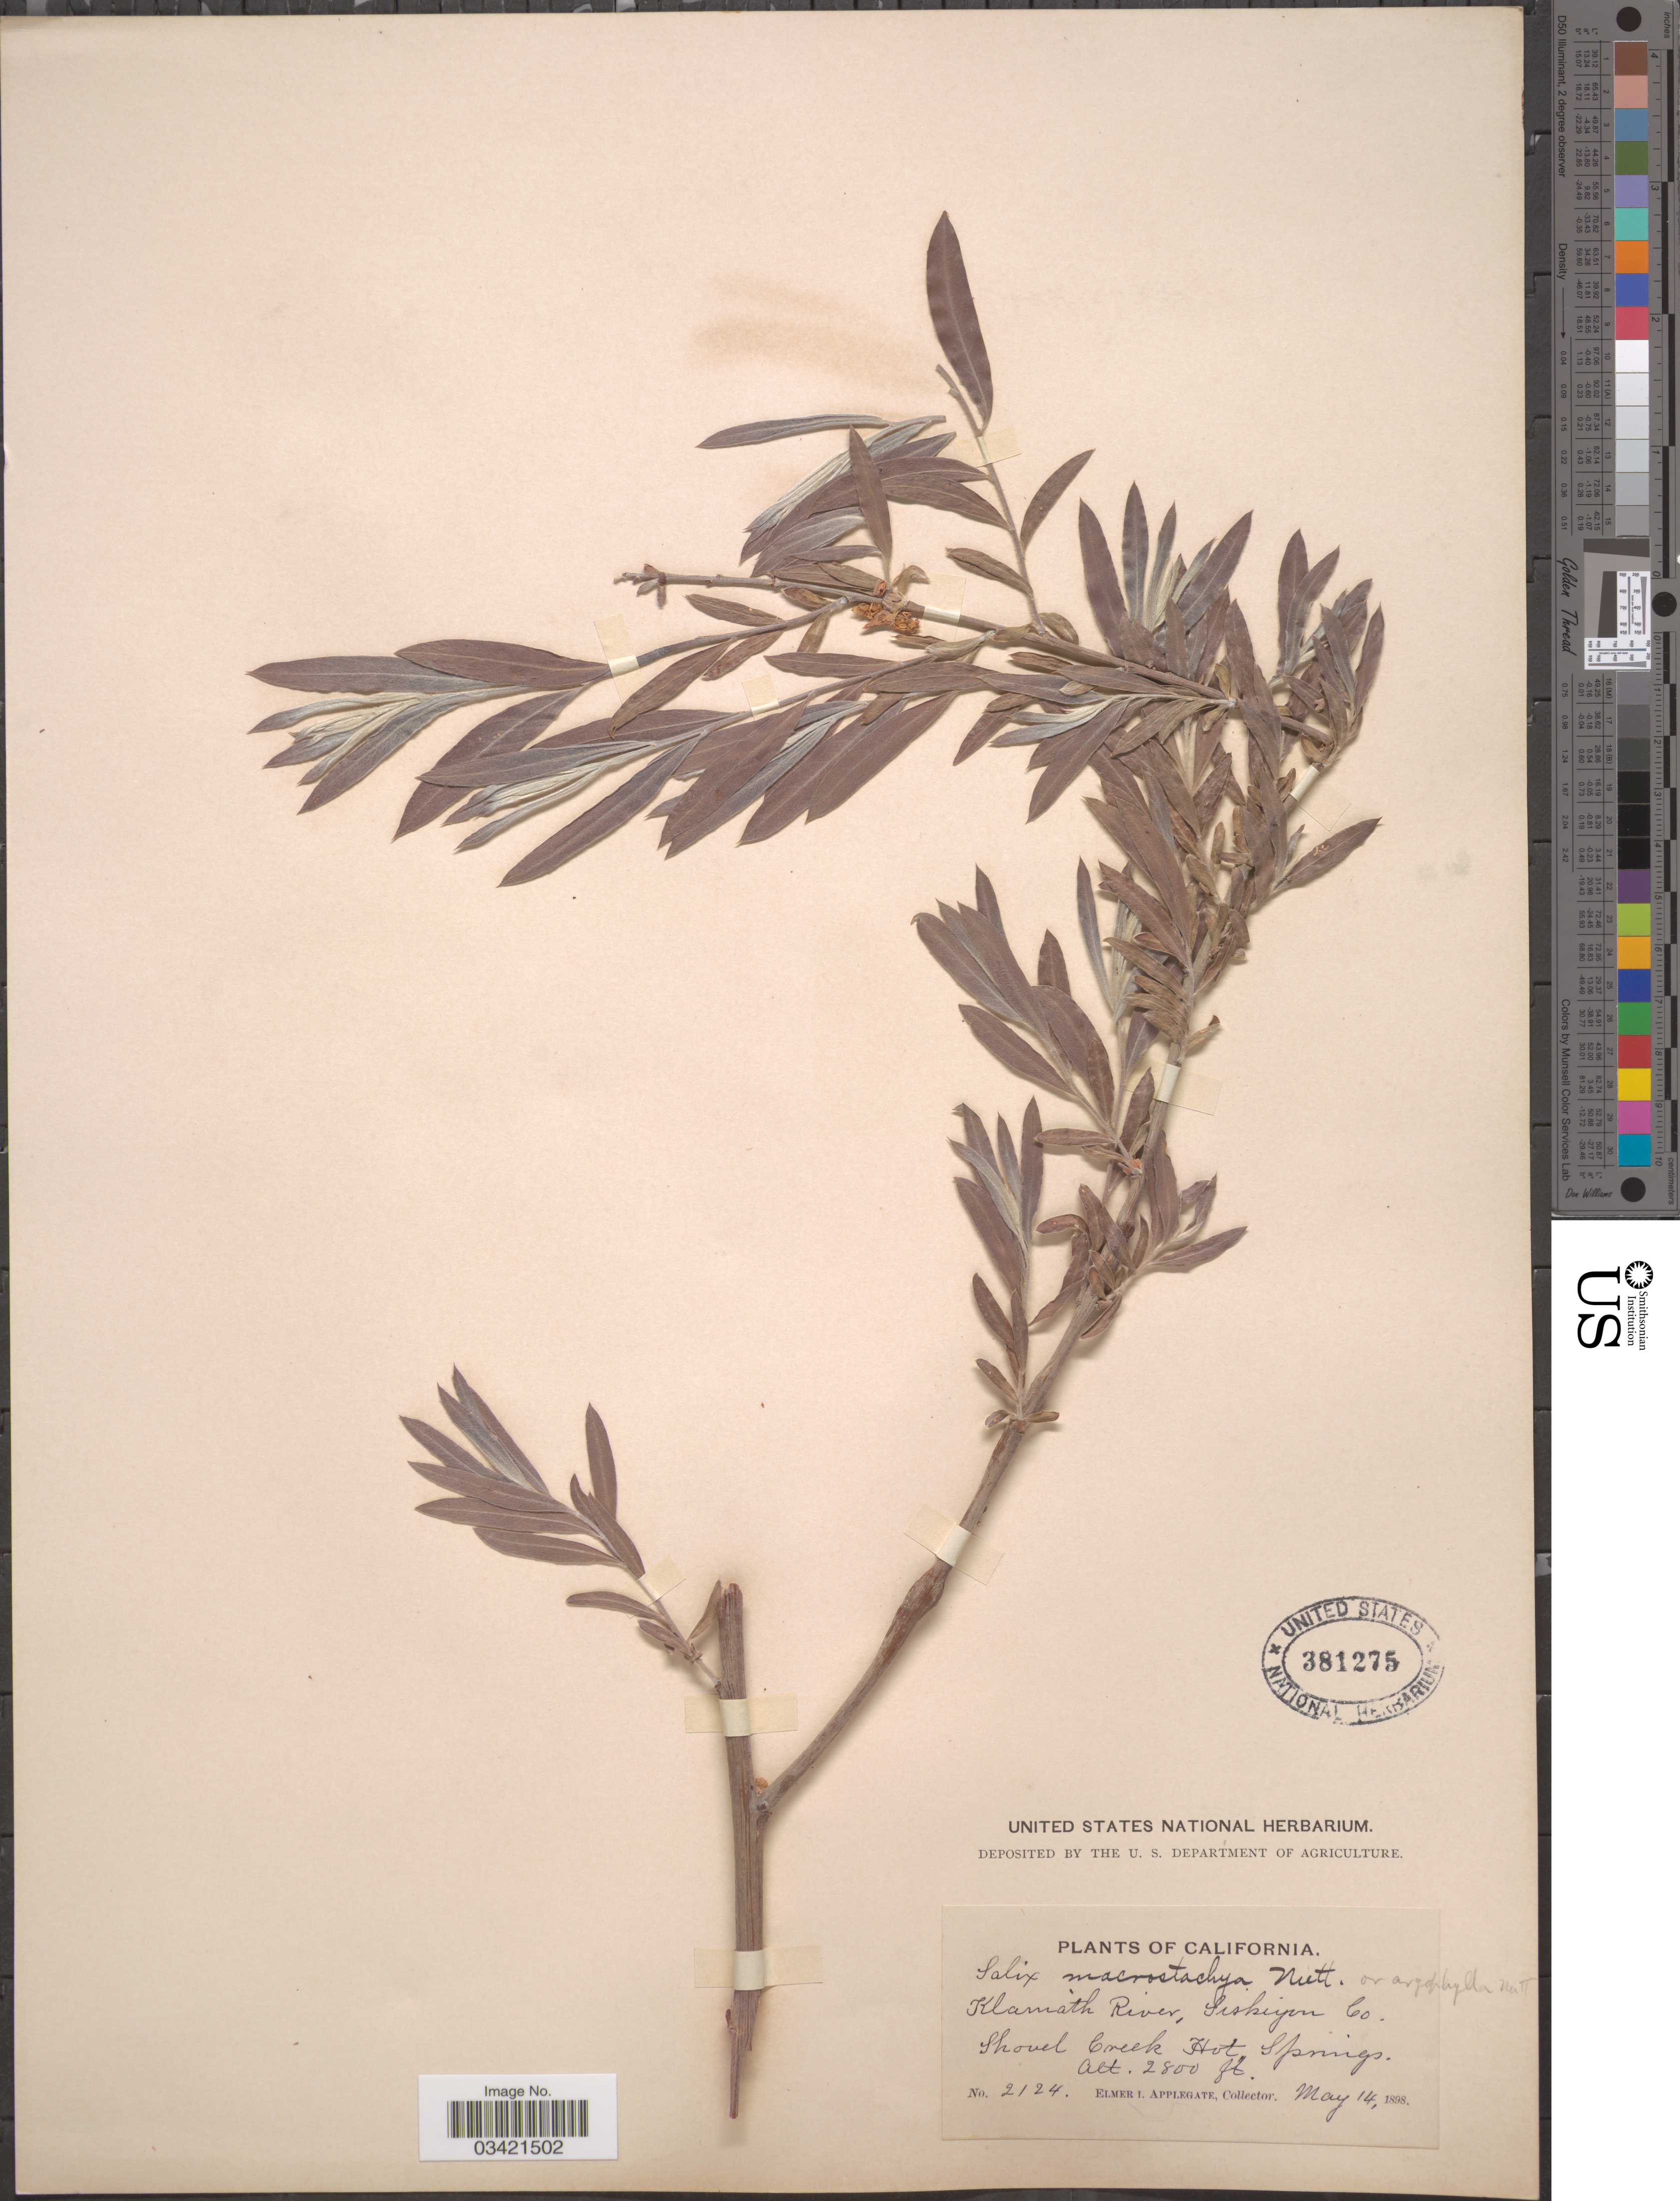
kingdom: Plantae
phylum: Tracheophyta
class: Magnoliopsida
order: Malpighiales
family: Salicaceae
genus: Salix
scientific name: Salix hindsiana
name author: Benth.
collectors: E. I. Applegate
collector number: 2124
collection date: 1898-05-14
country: United States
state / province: California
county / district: Siskiyou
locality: Klamath River, Siskiyou Co. Shovel Creek Hot Springs.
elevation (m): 853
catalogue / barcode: US 381275